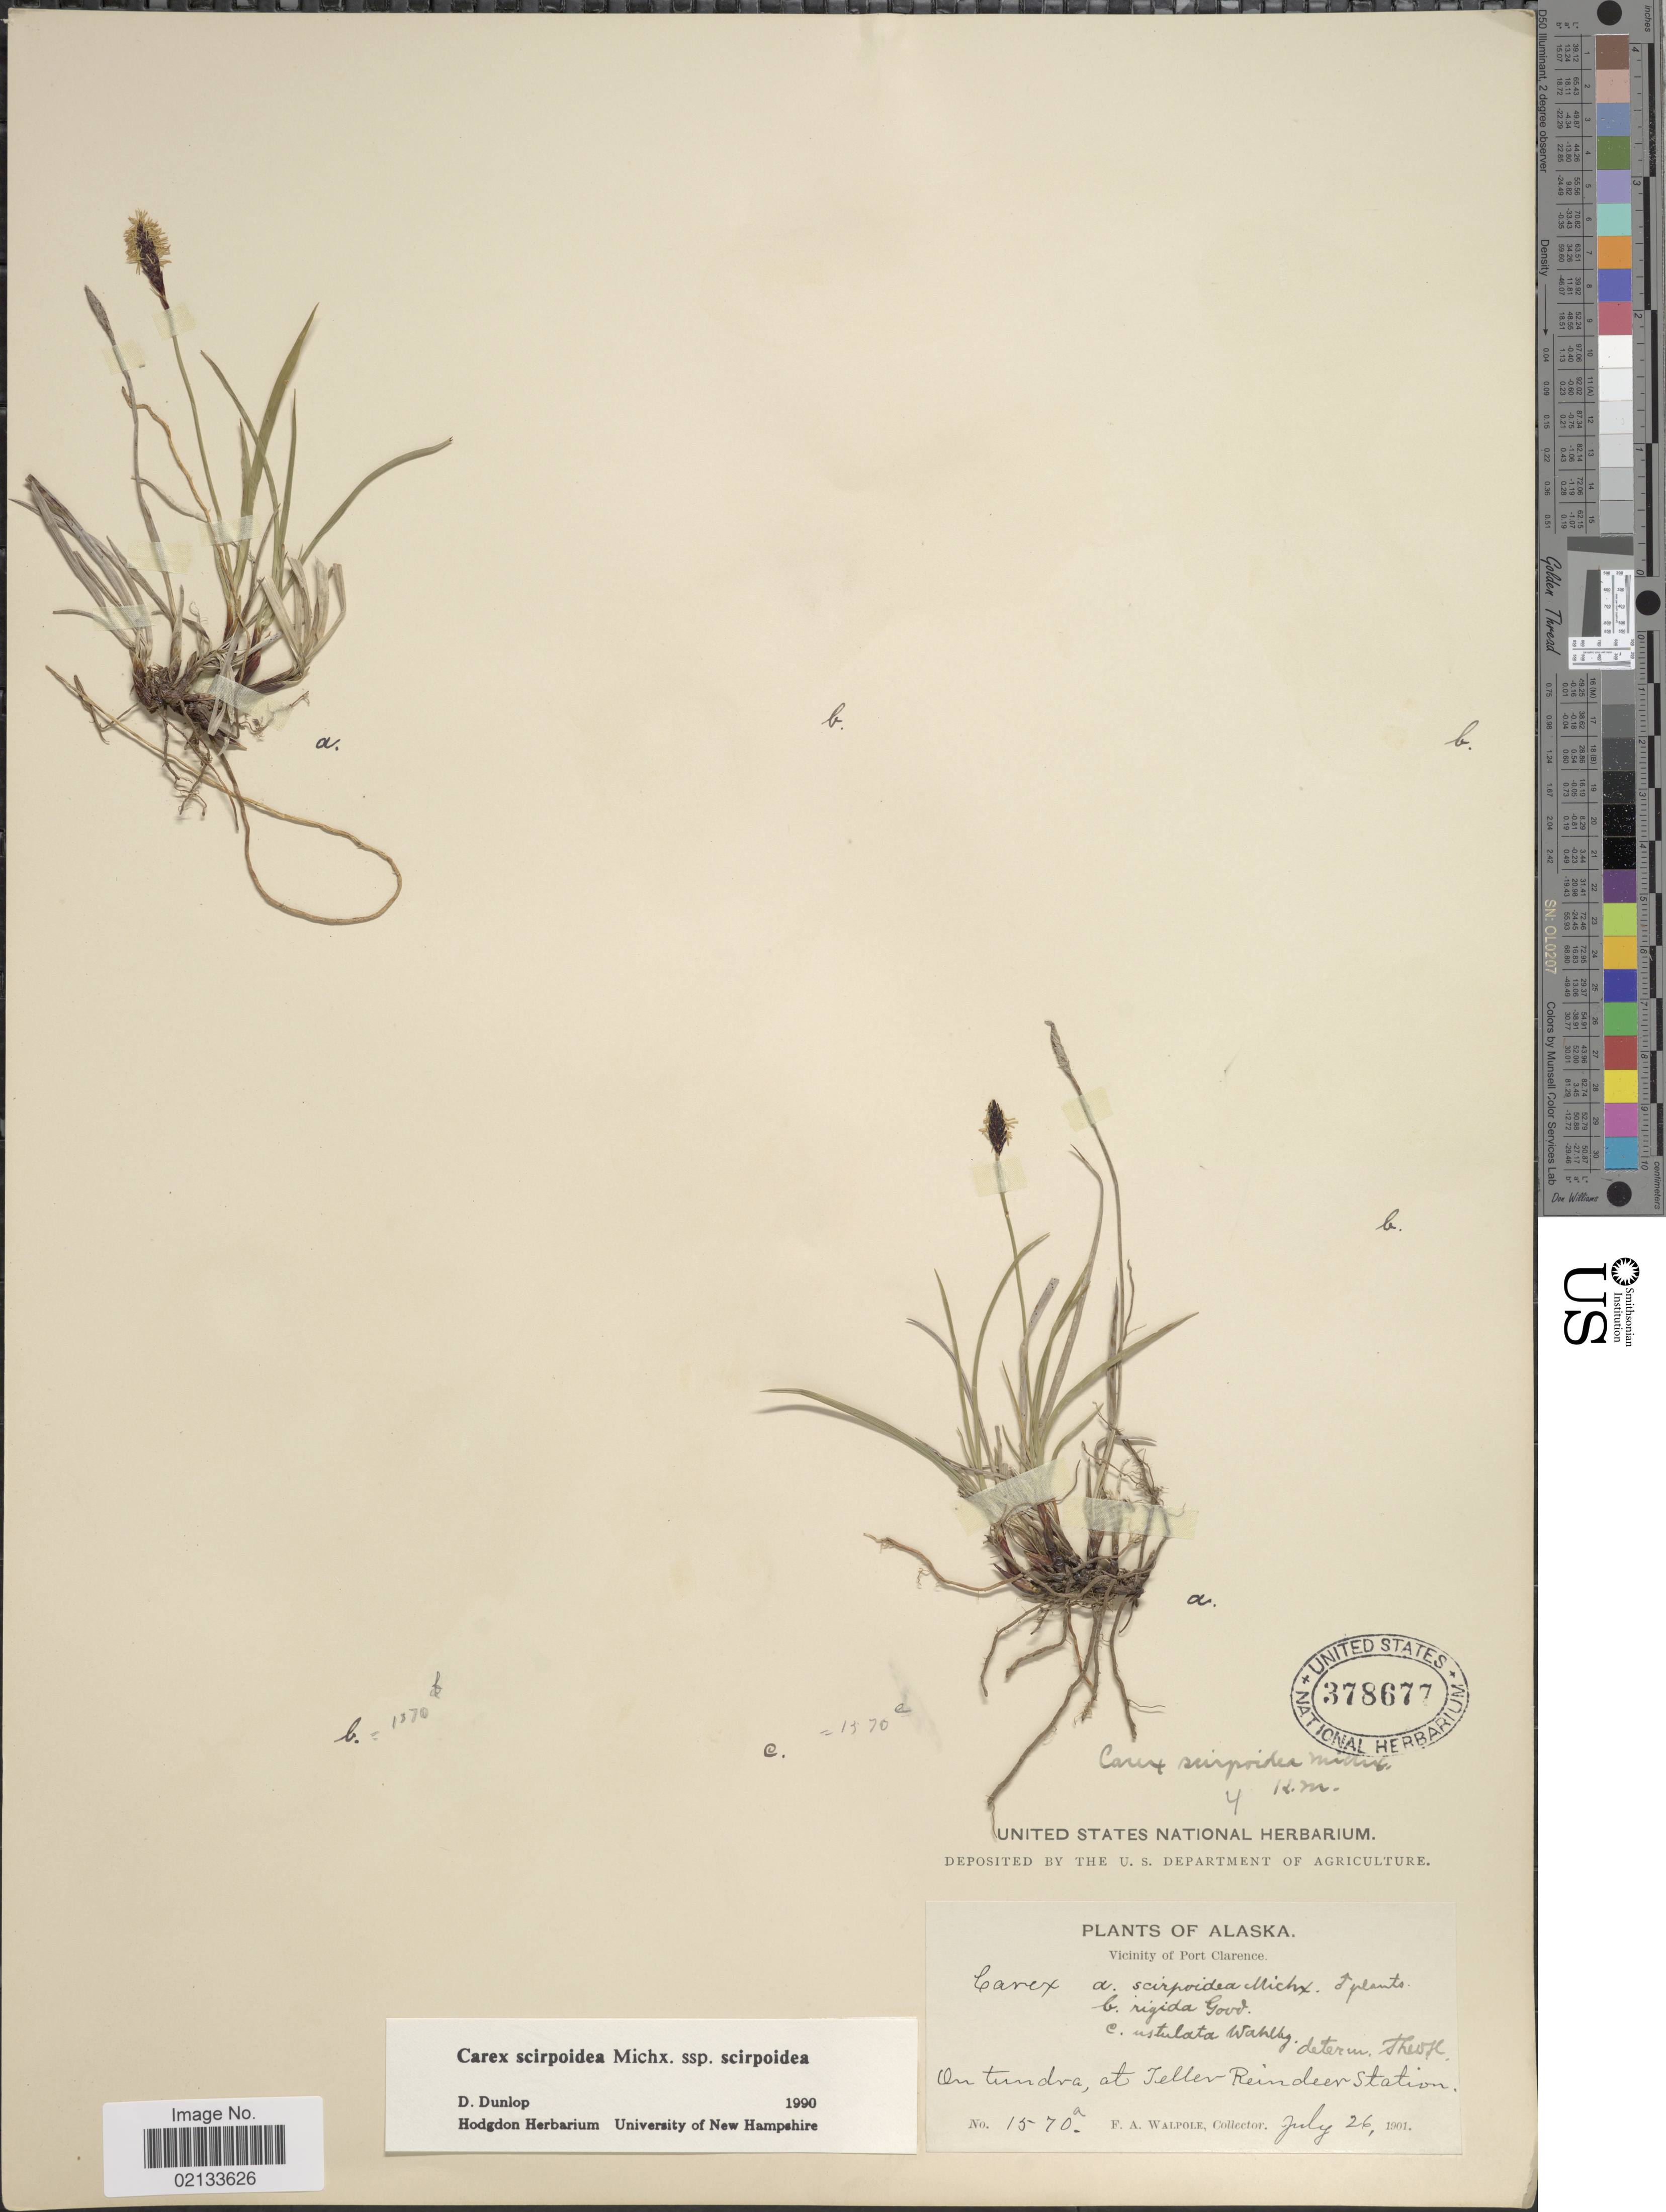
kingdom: Plantae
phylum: Tracheophyta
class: Liliopsida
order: Poales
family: Cyperaceae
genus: Carex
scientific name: Carex scirpoidea subsp. scirpoidea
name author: Michx.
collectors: F. Walpole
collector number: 1570a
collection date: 1901-07-26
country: United States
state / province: Alaska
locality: Vicinity of Port Clarence, On tundra, at Teller Reindeer Station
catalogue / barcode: US 378677